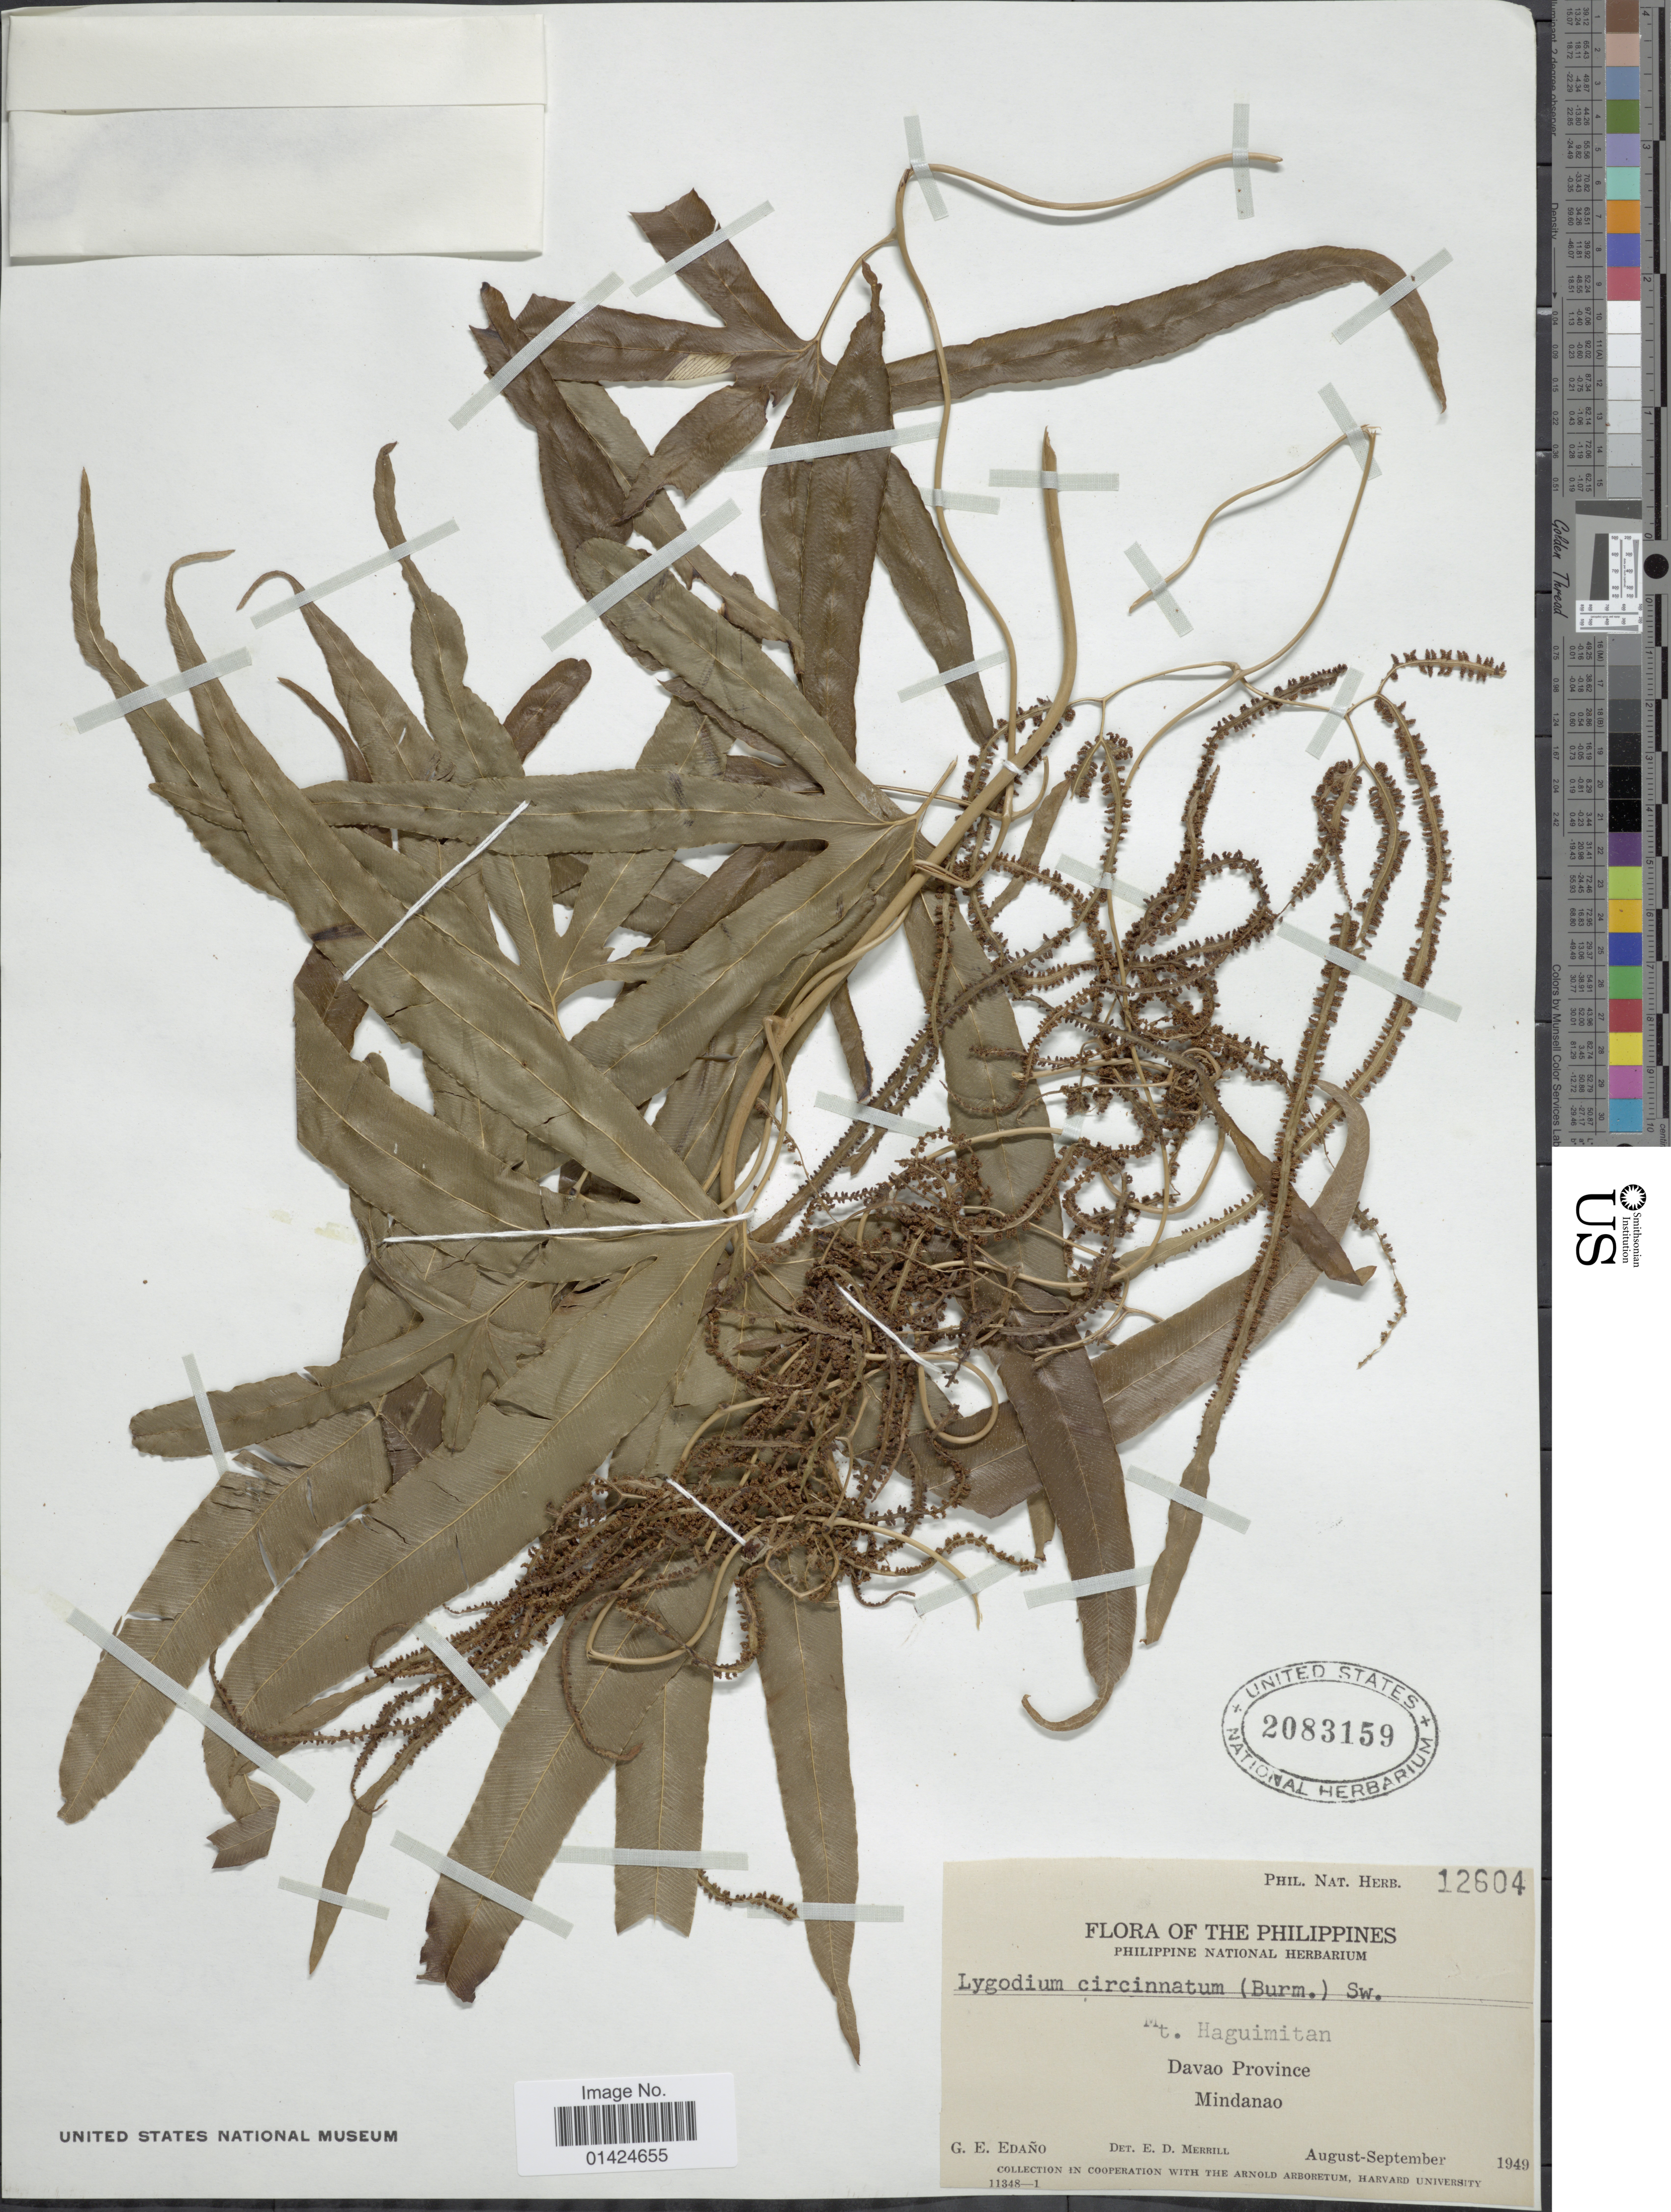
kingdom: Plantae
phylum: Tracheophyta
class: Polypodiopsida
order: Schizaeales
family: Lygodiaceae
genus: Lygodium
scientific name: Lygodium circinnatum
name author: (Burm. f.) Sw.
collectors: G. E. Edaño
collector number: Phil. Nat. Herb. 12604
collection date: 1949-08/1949-09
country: Philippines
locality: Mt. Haguimitan. Davao Province. Mindanao.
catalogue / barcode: US 2083159